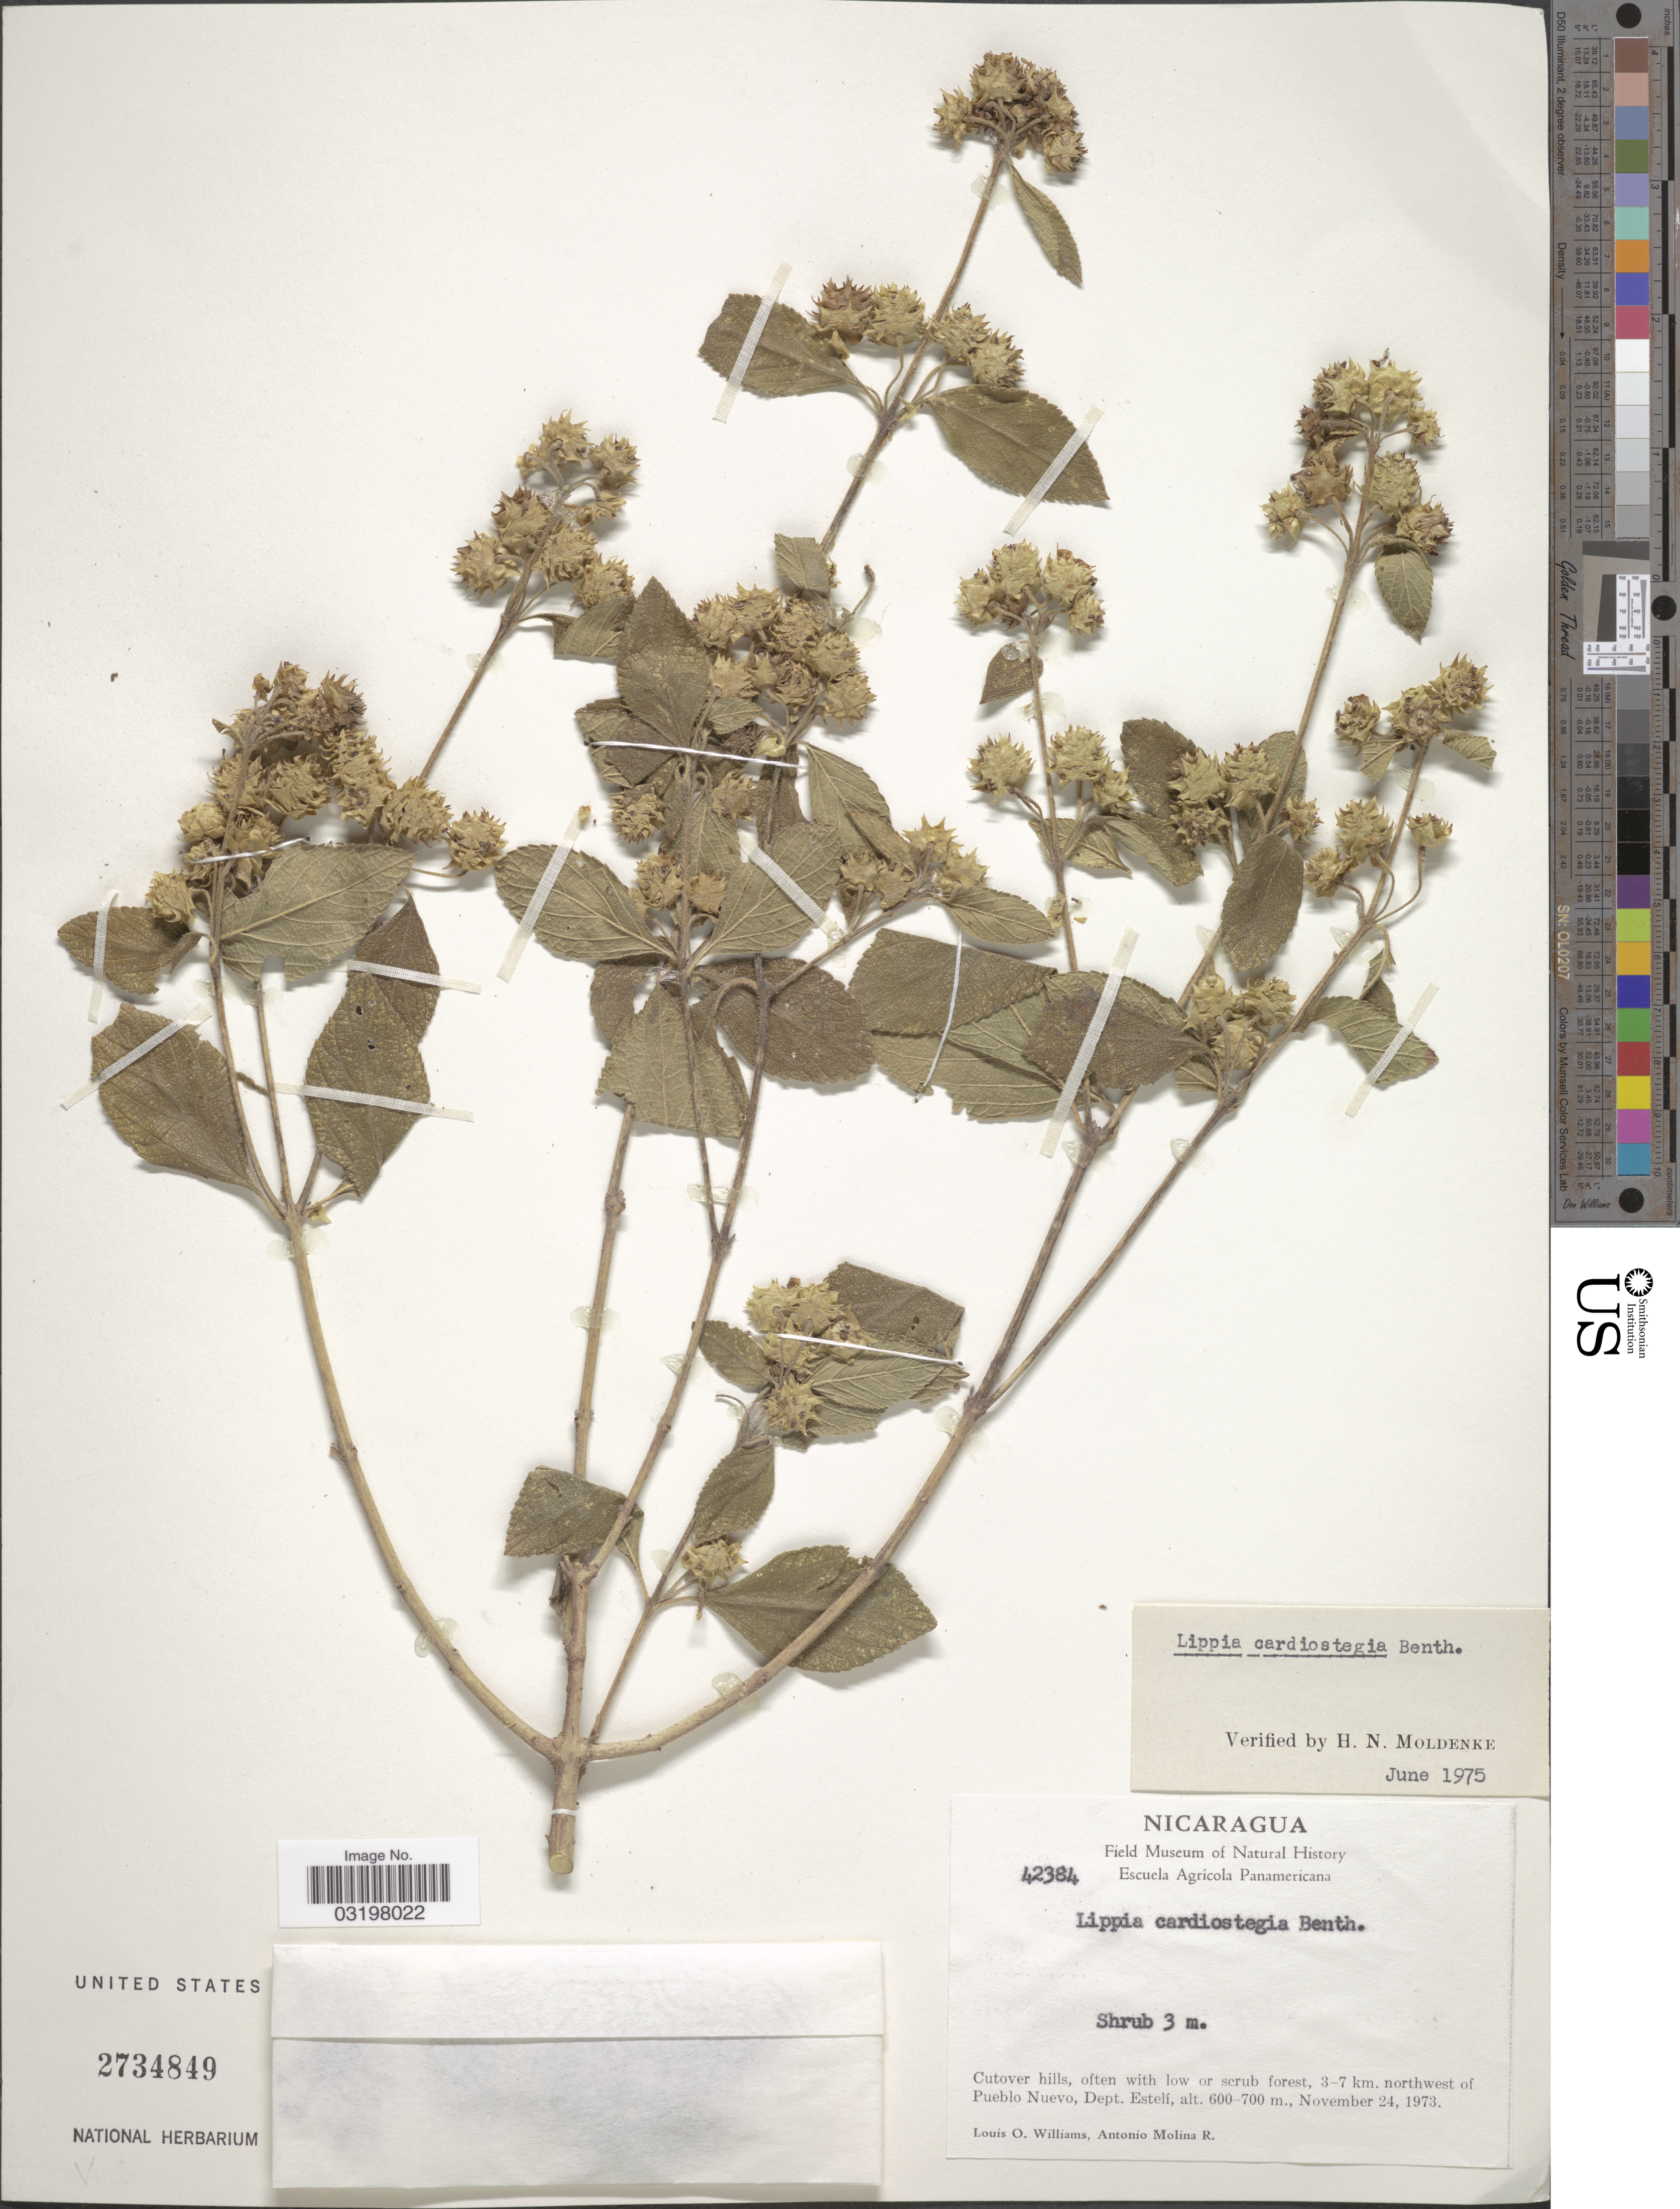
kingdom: Plantae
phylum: Tracheophyta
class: Magnoliopsida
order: Lamiales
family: Verbenaceae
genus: Lippia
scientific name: Lippia cardiostegia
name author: Benth.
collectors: L. O. Williams & A. Molina R.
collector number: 42384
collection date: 1973-11-24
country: Nicaragua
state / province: Esteli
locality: Cutover hills, often with low or scrub forest, 3-7 km. northwest of Pueblo Nuevo, Dept. Estelí.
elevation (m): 600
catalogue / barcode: US 2734849